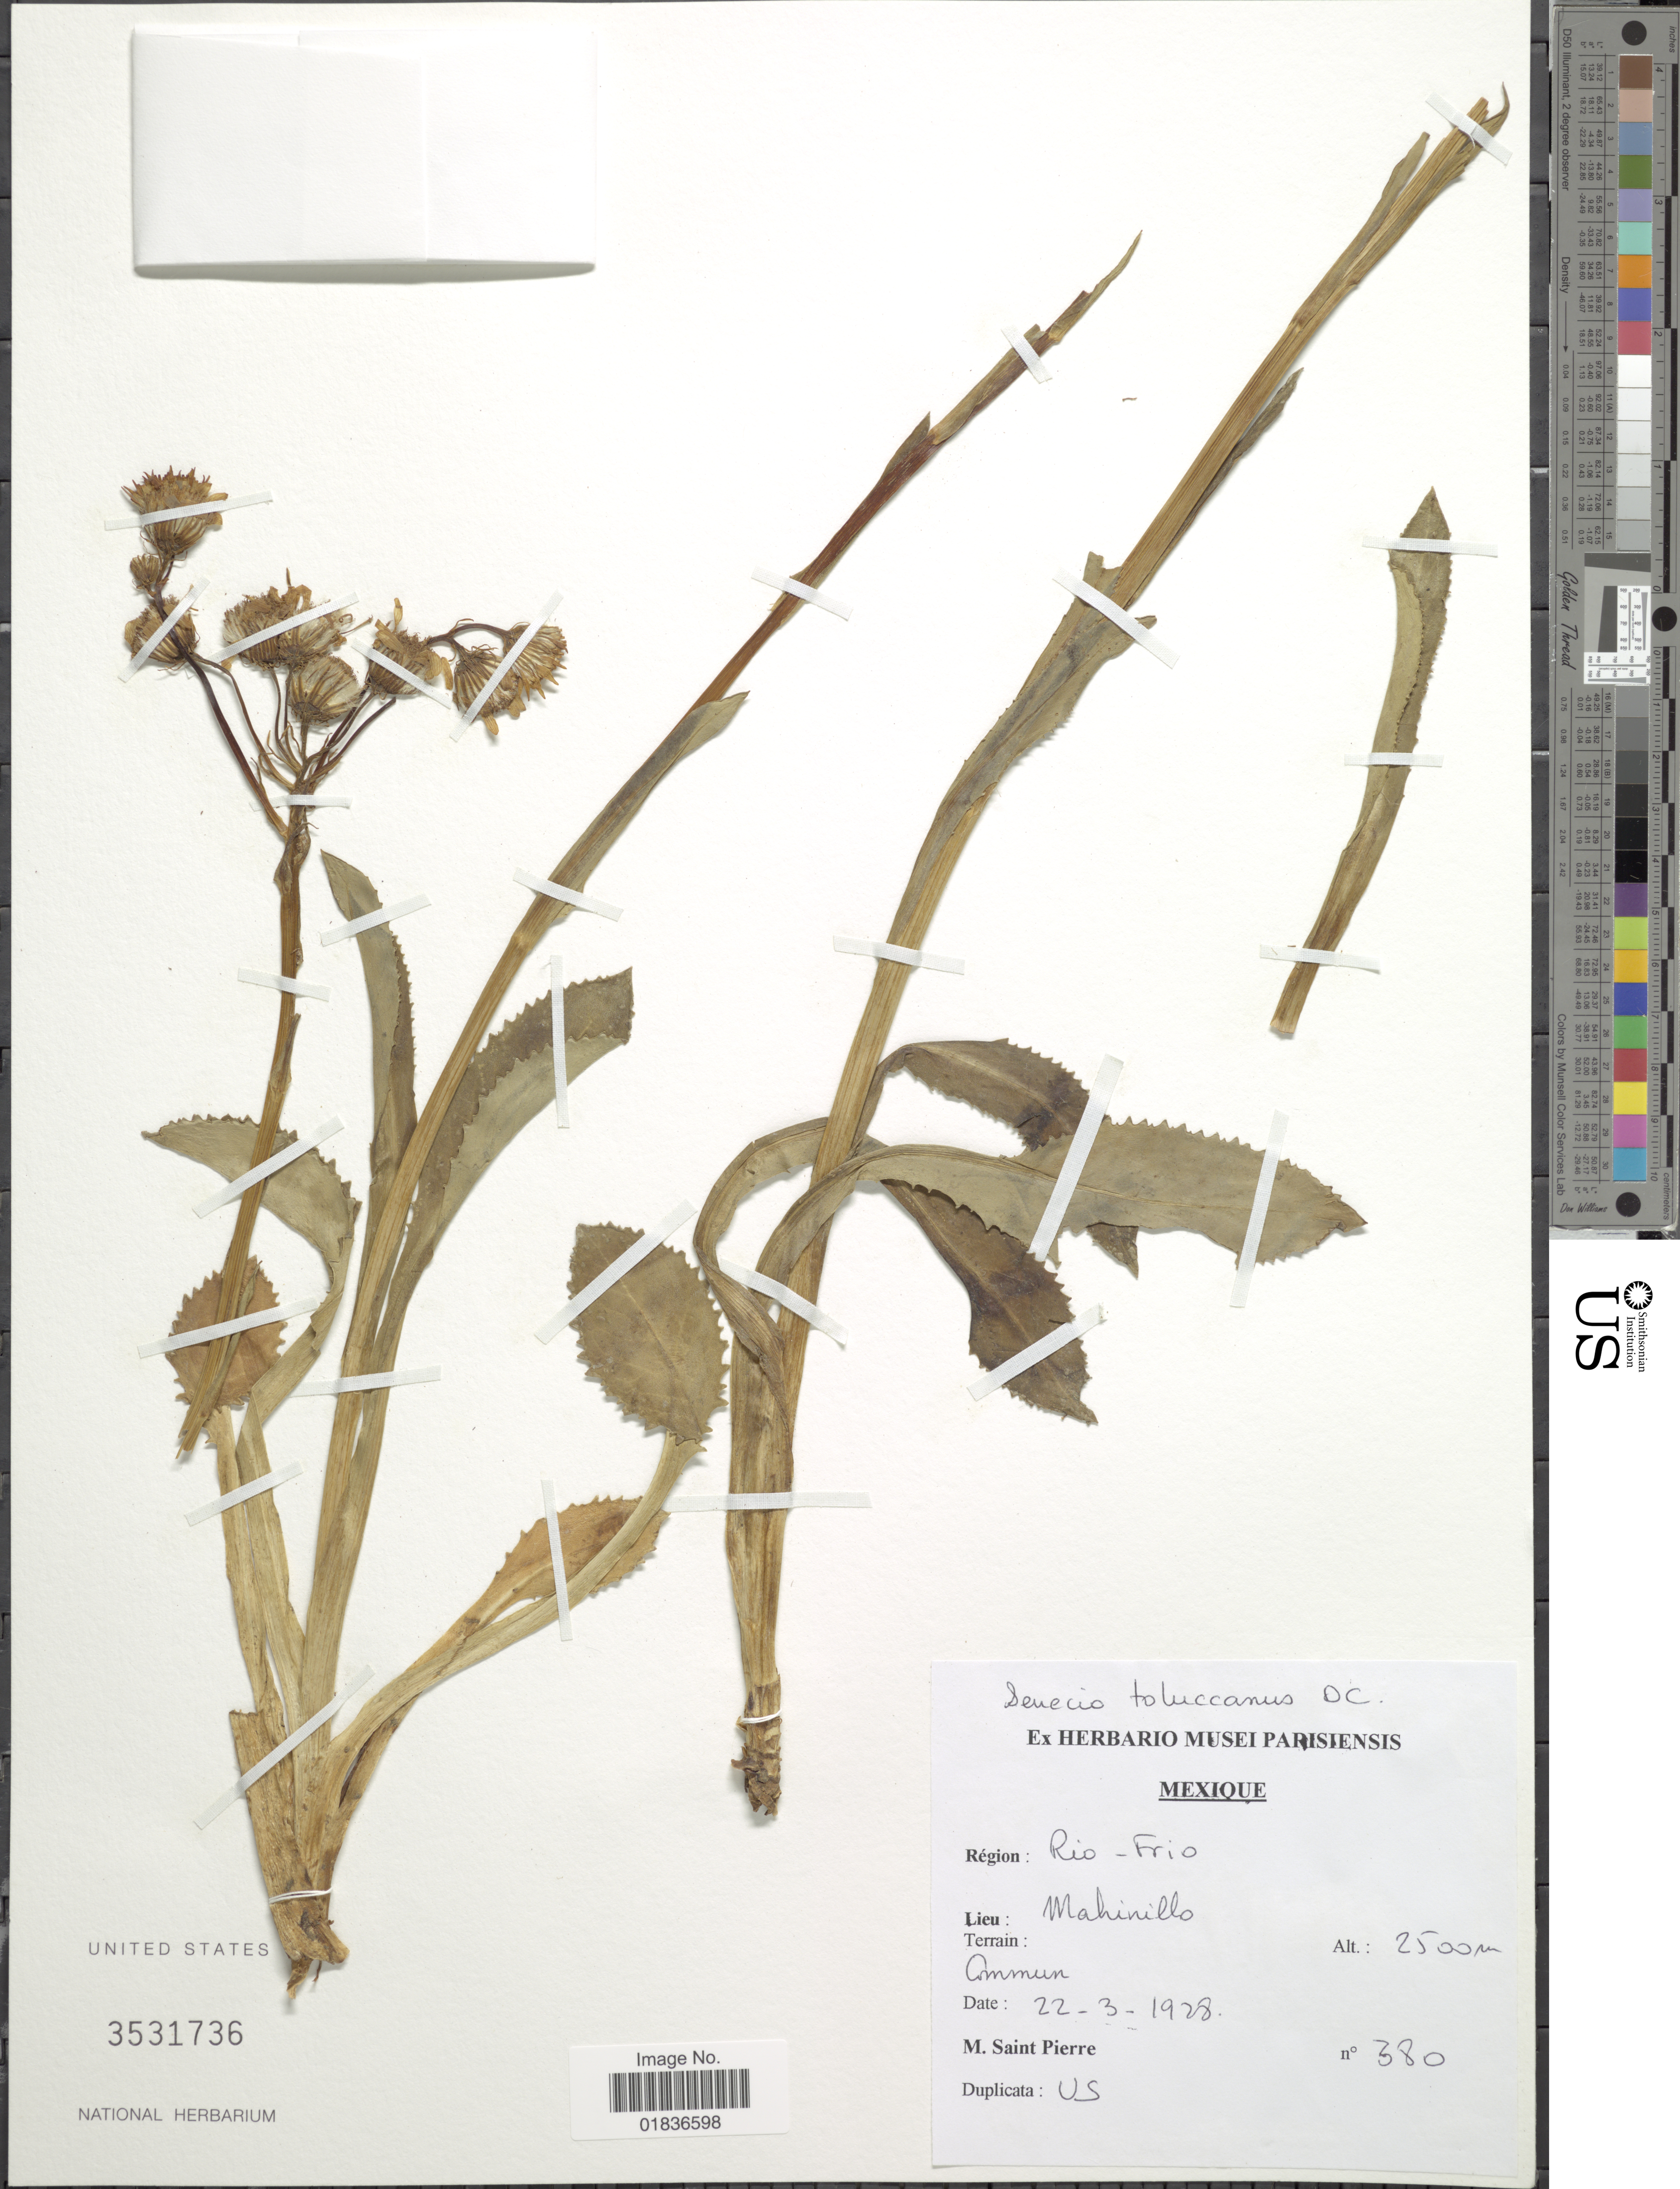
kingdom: Plantae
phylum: Tracheophyta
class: Magnoliopsida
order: Asterales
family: Asteraceae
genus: Senecio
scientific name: Senecio toluccanus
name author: DC.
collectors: M. Saint-Pierre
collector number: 380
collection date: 1928-03-22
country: Mexico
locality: Region: Rio-Frio, Lieu: Mahinillo.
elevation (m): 2500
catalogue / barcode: US 3531736